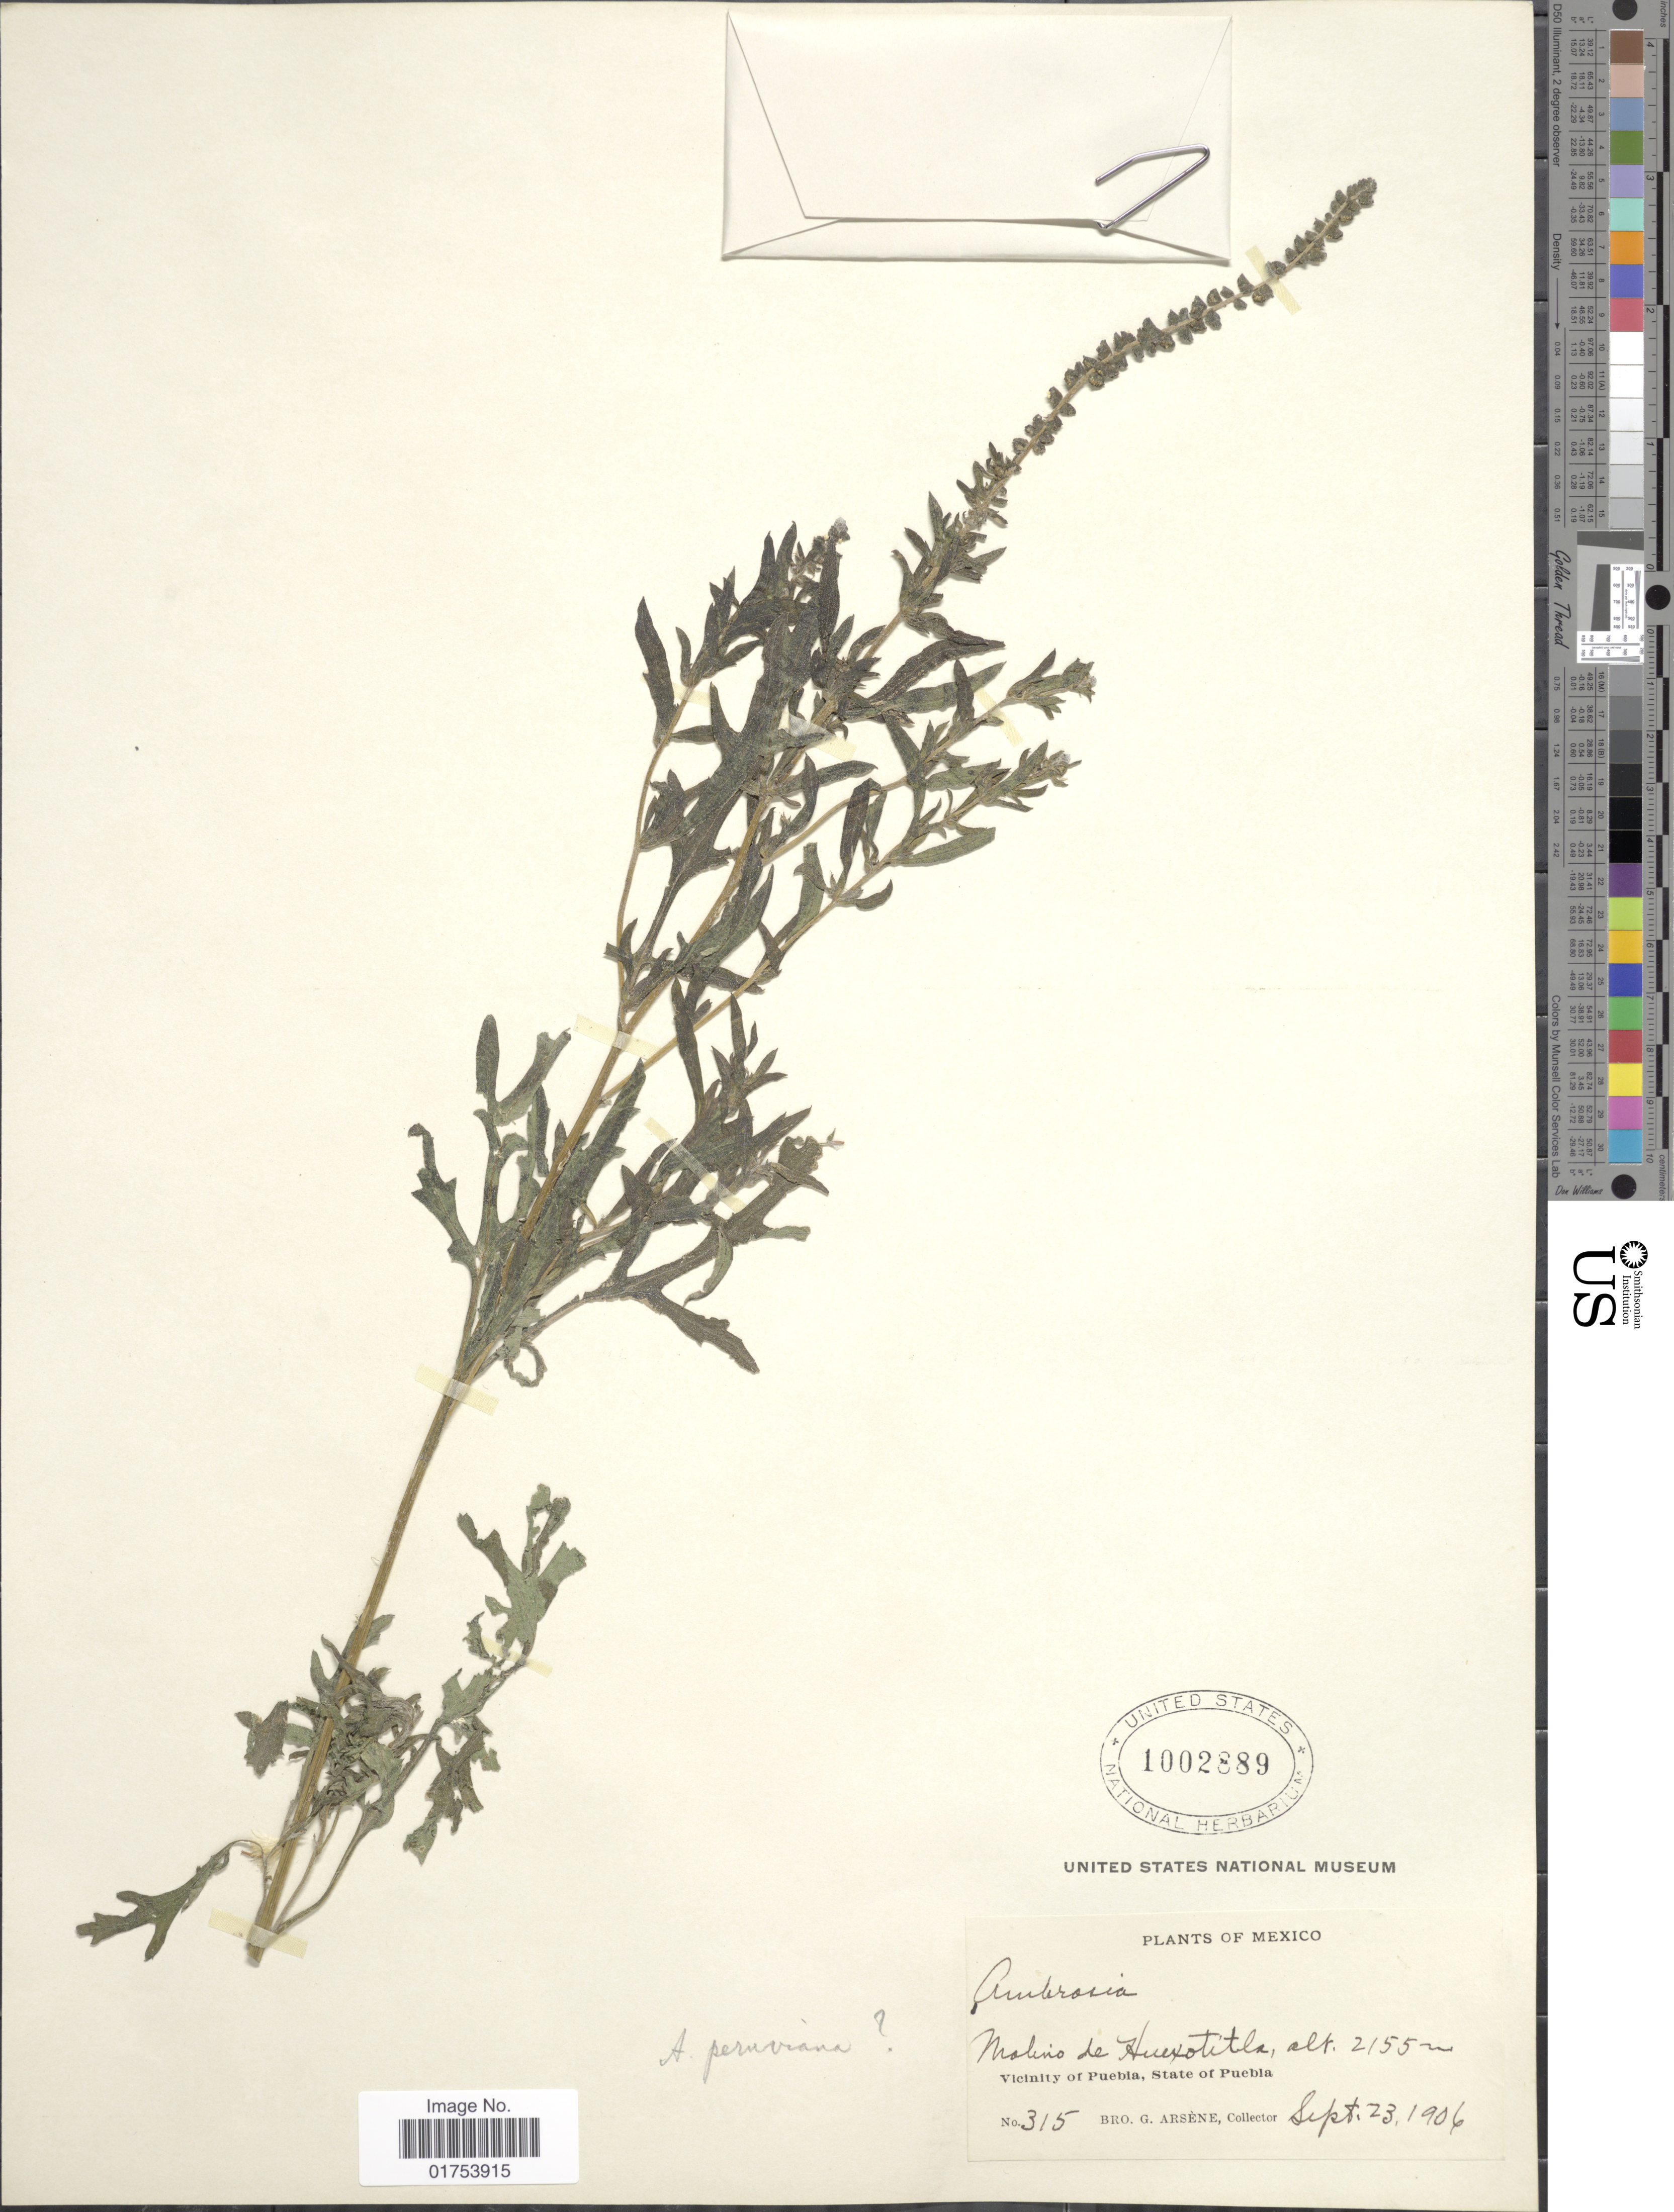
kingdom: Plantae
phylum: Tracheophyta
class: Magnoliopsida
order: Asterales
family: Asteraceae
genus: Ambrosia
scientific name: Ambrosia peruviana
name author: Willd.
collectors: Bro. G. Arsène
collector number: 315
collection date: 1906-09-23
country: Mexico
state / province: Puebla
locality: Molina de Huexotitla, Vicinity of Puebla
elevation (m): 2155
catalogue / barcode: US 1002889